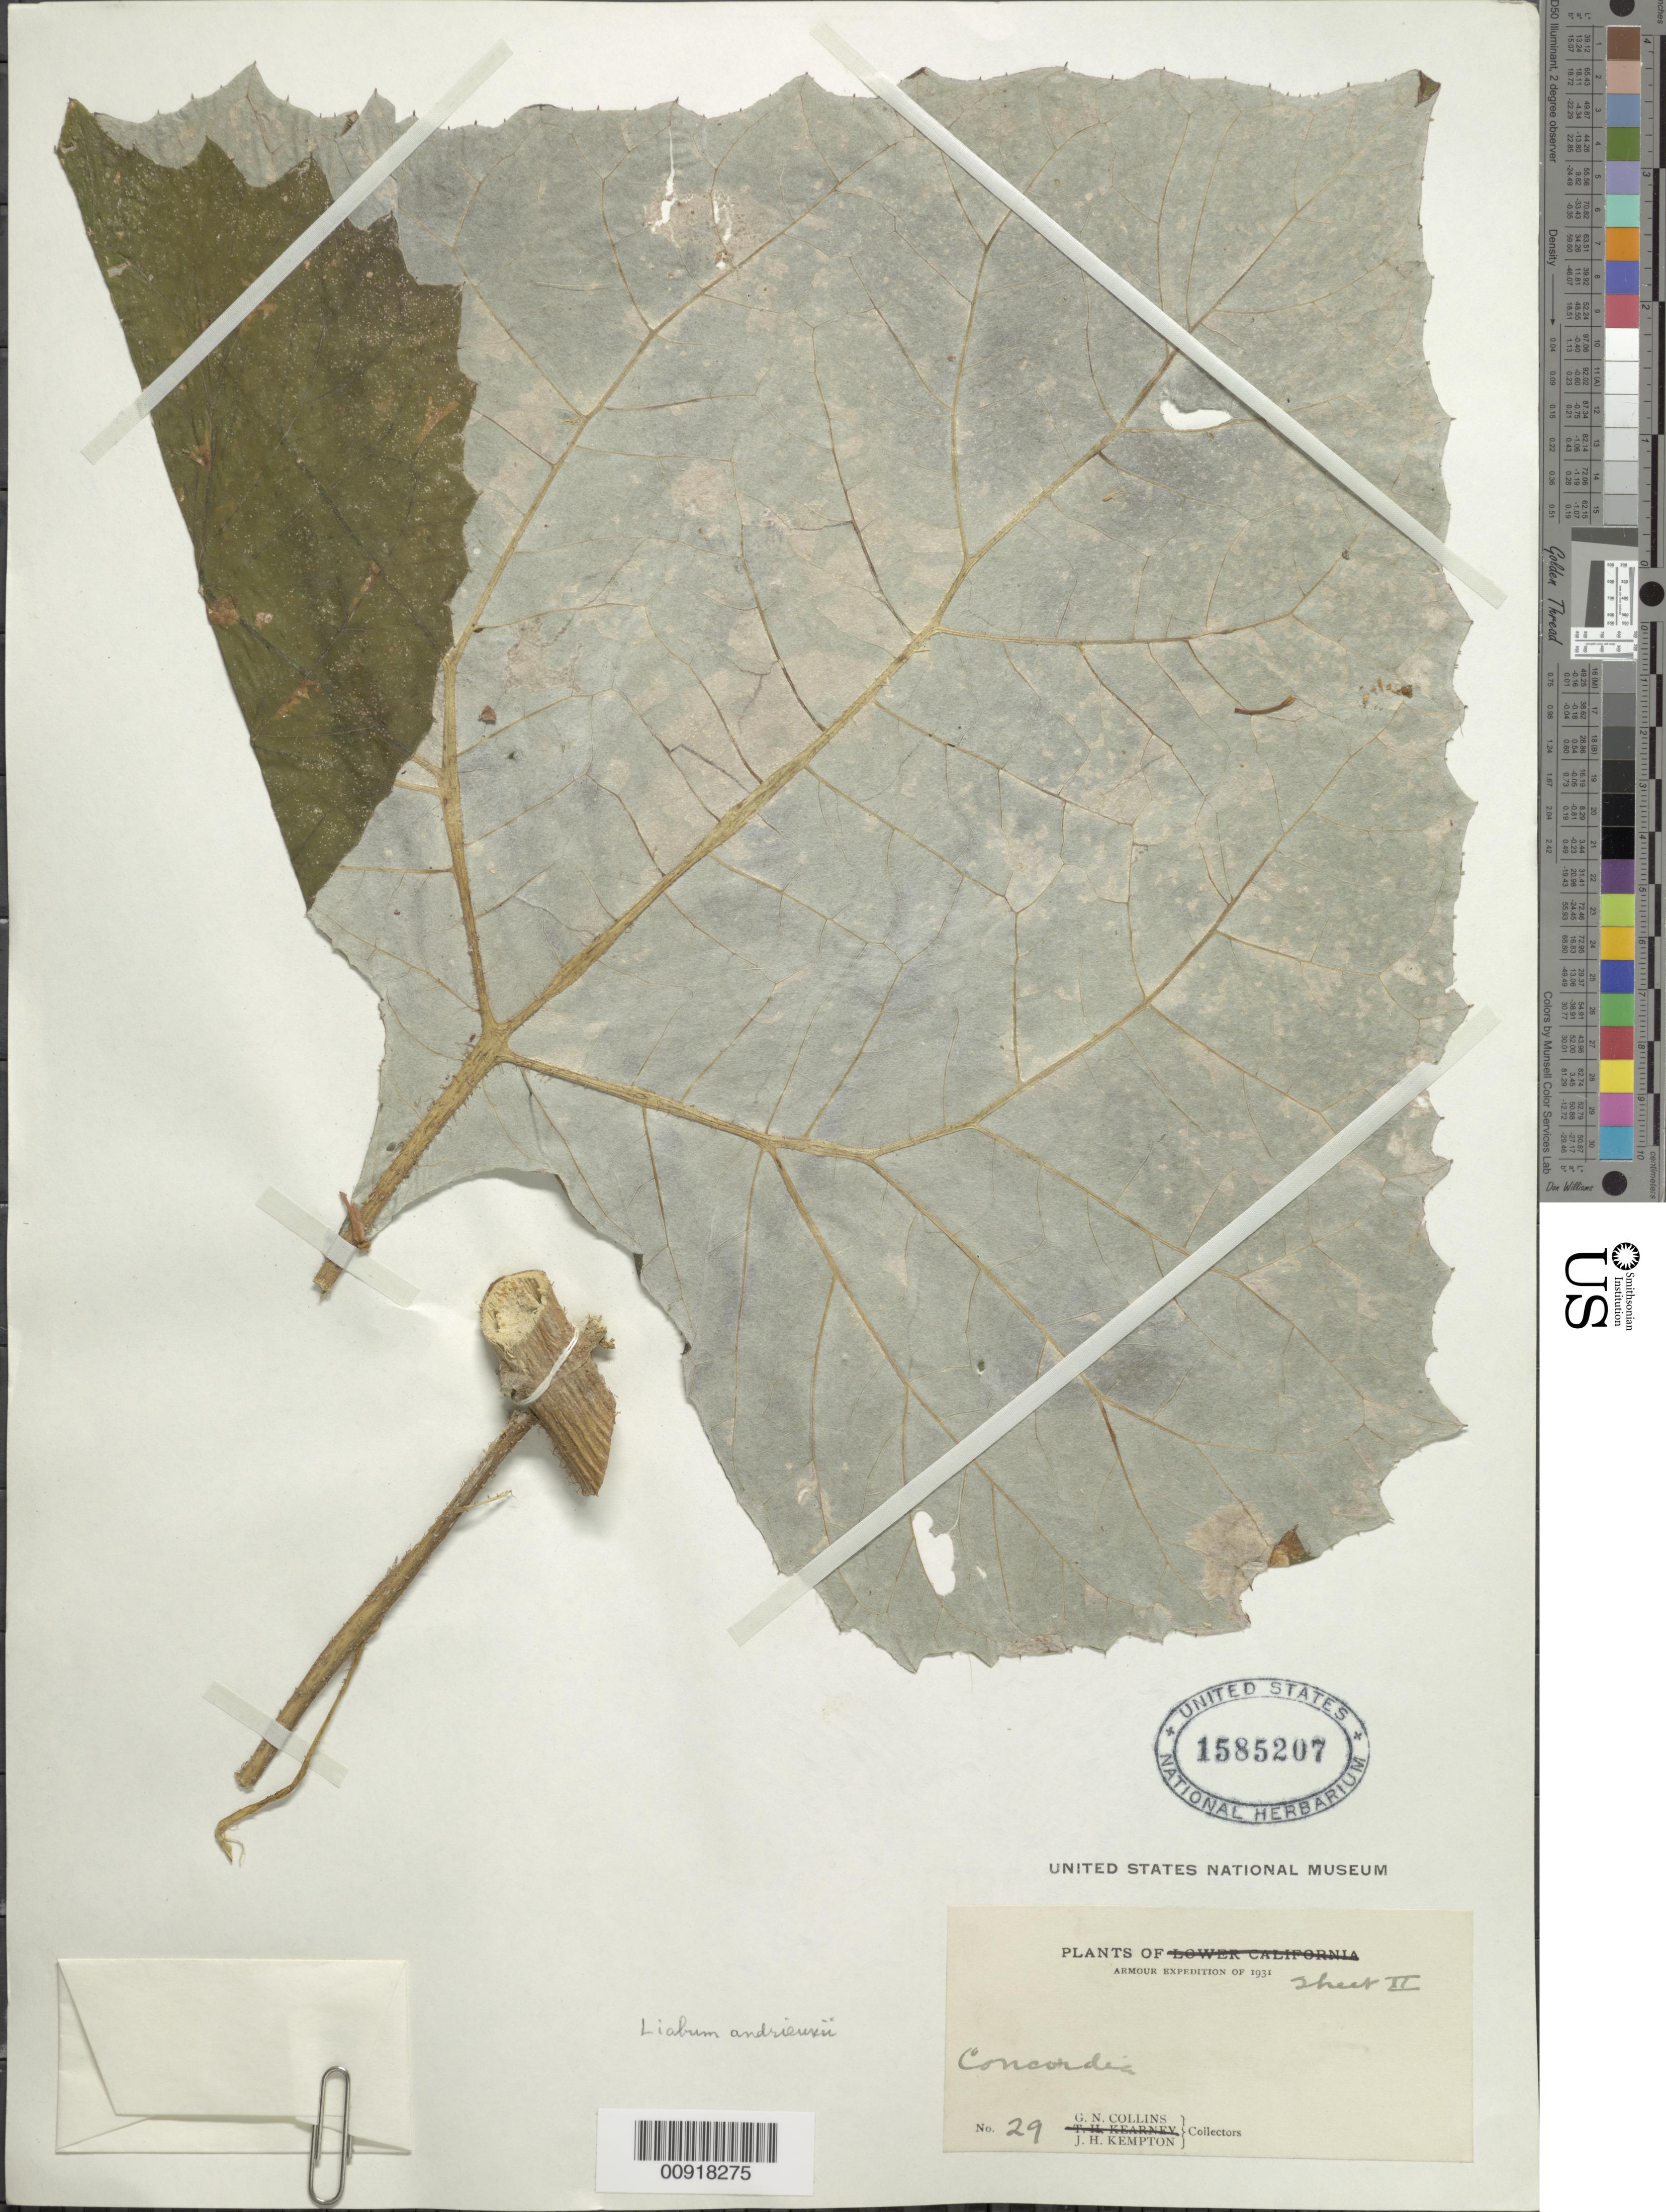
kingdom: Plantae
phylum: Tracheophyta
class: Magnoliopsida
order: Asterales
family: Asteraceae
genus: Sinclairia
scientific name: Sinclairia andrieuxii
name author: (DC.) H. Rob. & Brettell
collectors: G. Collins & J. H. Kempton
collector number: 29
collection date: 1931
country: Mexico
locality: Armour. Concordia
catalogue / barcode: US 1585207